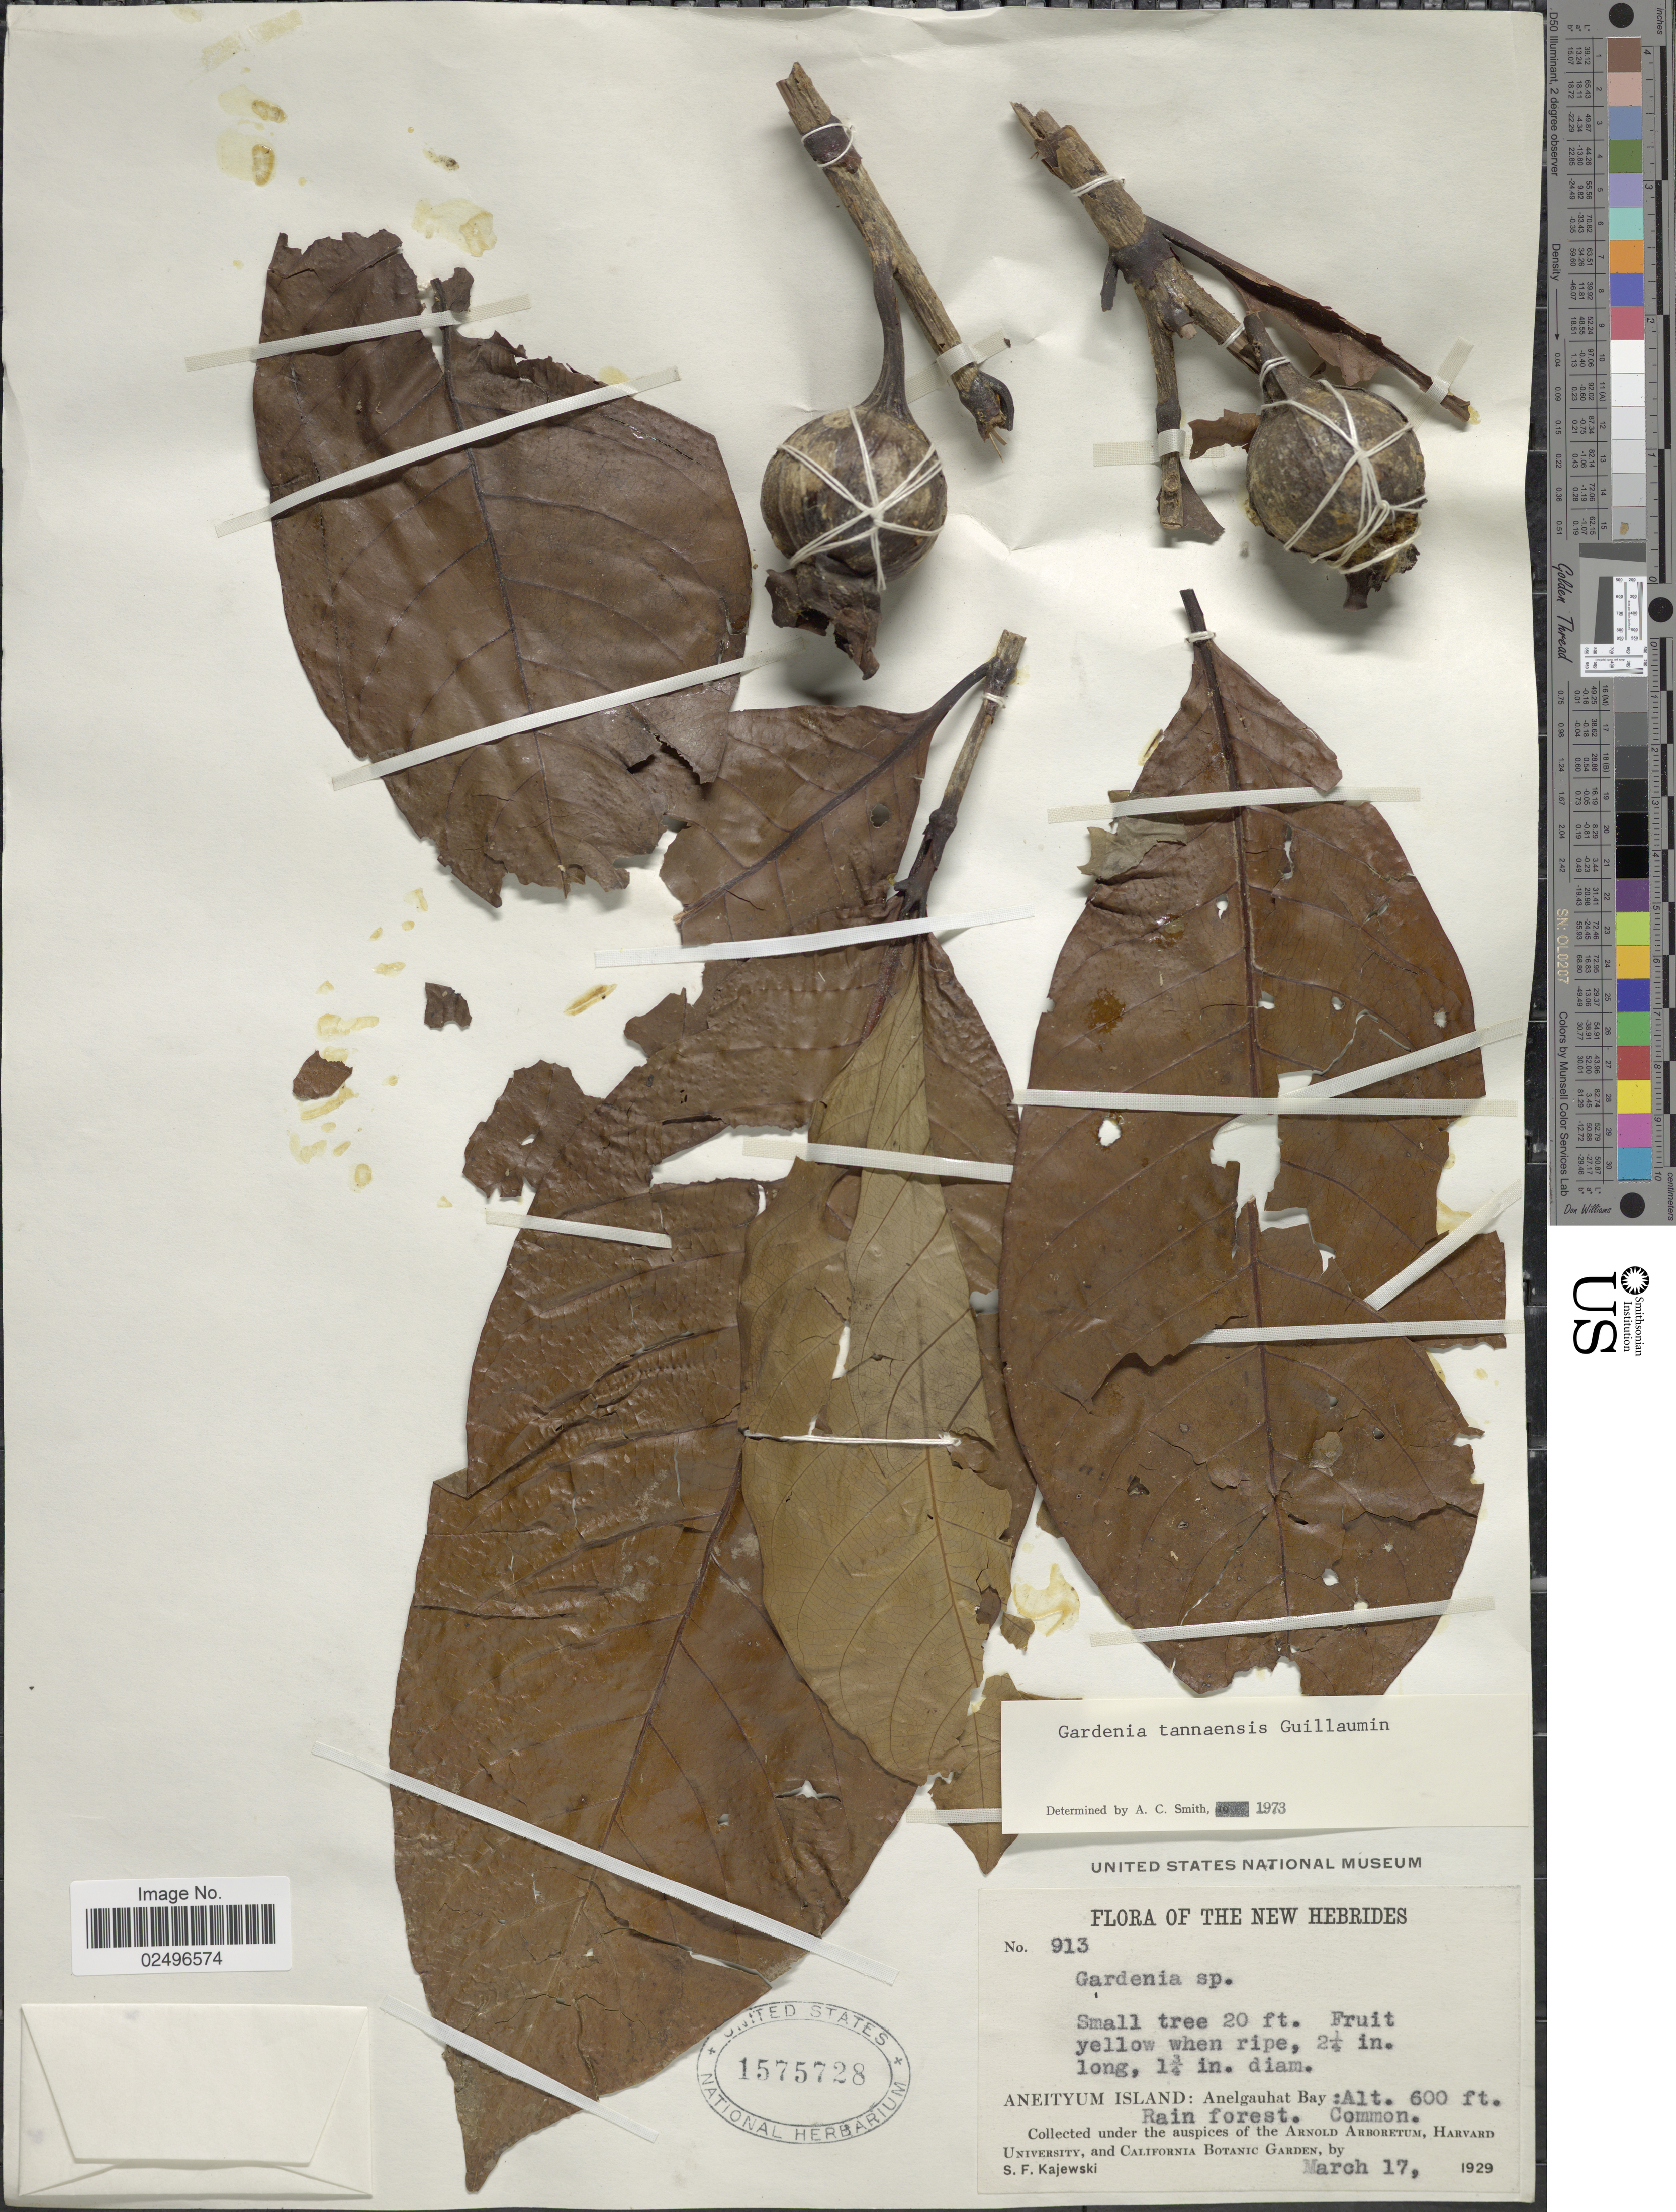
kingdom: Plantae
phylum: Tracheophyta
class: Magnoliopsida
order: Gentianales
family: Rubiaceae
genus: Gardenia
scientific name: Gardenia tannensis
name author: Guillaumin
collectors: S. Kajewski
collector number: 913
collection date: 1929-03-17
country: Vanuatu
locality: The new Hebrides. Aneityum Island: Anelgauhat Bay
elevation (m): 183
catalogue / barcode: US 1575728